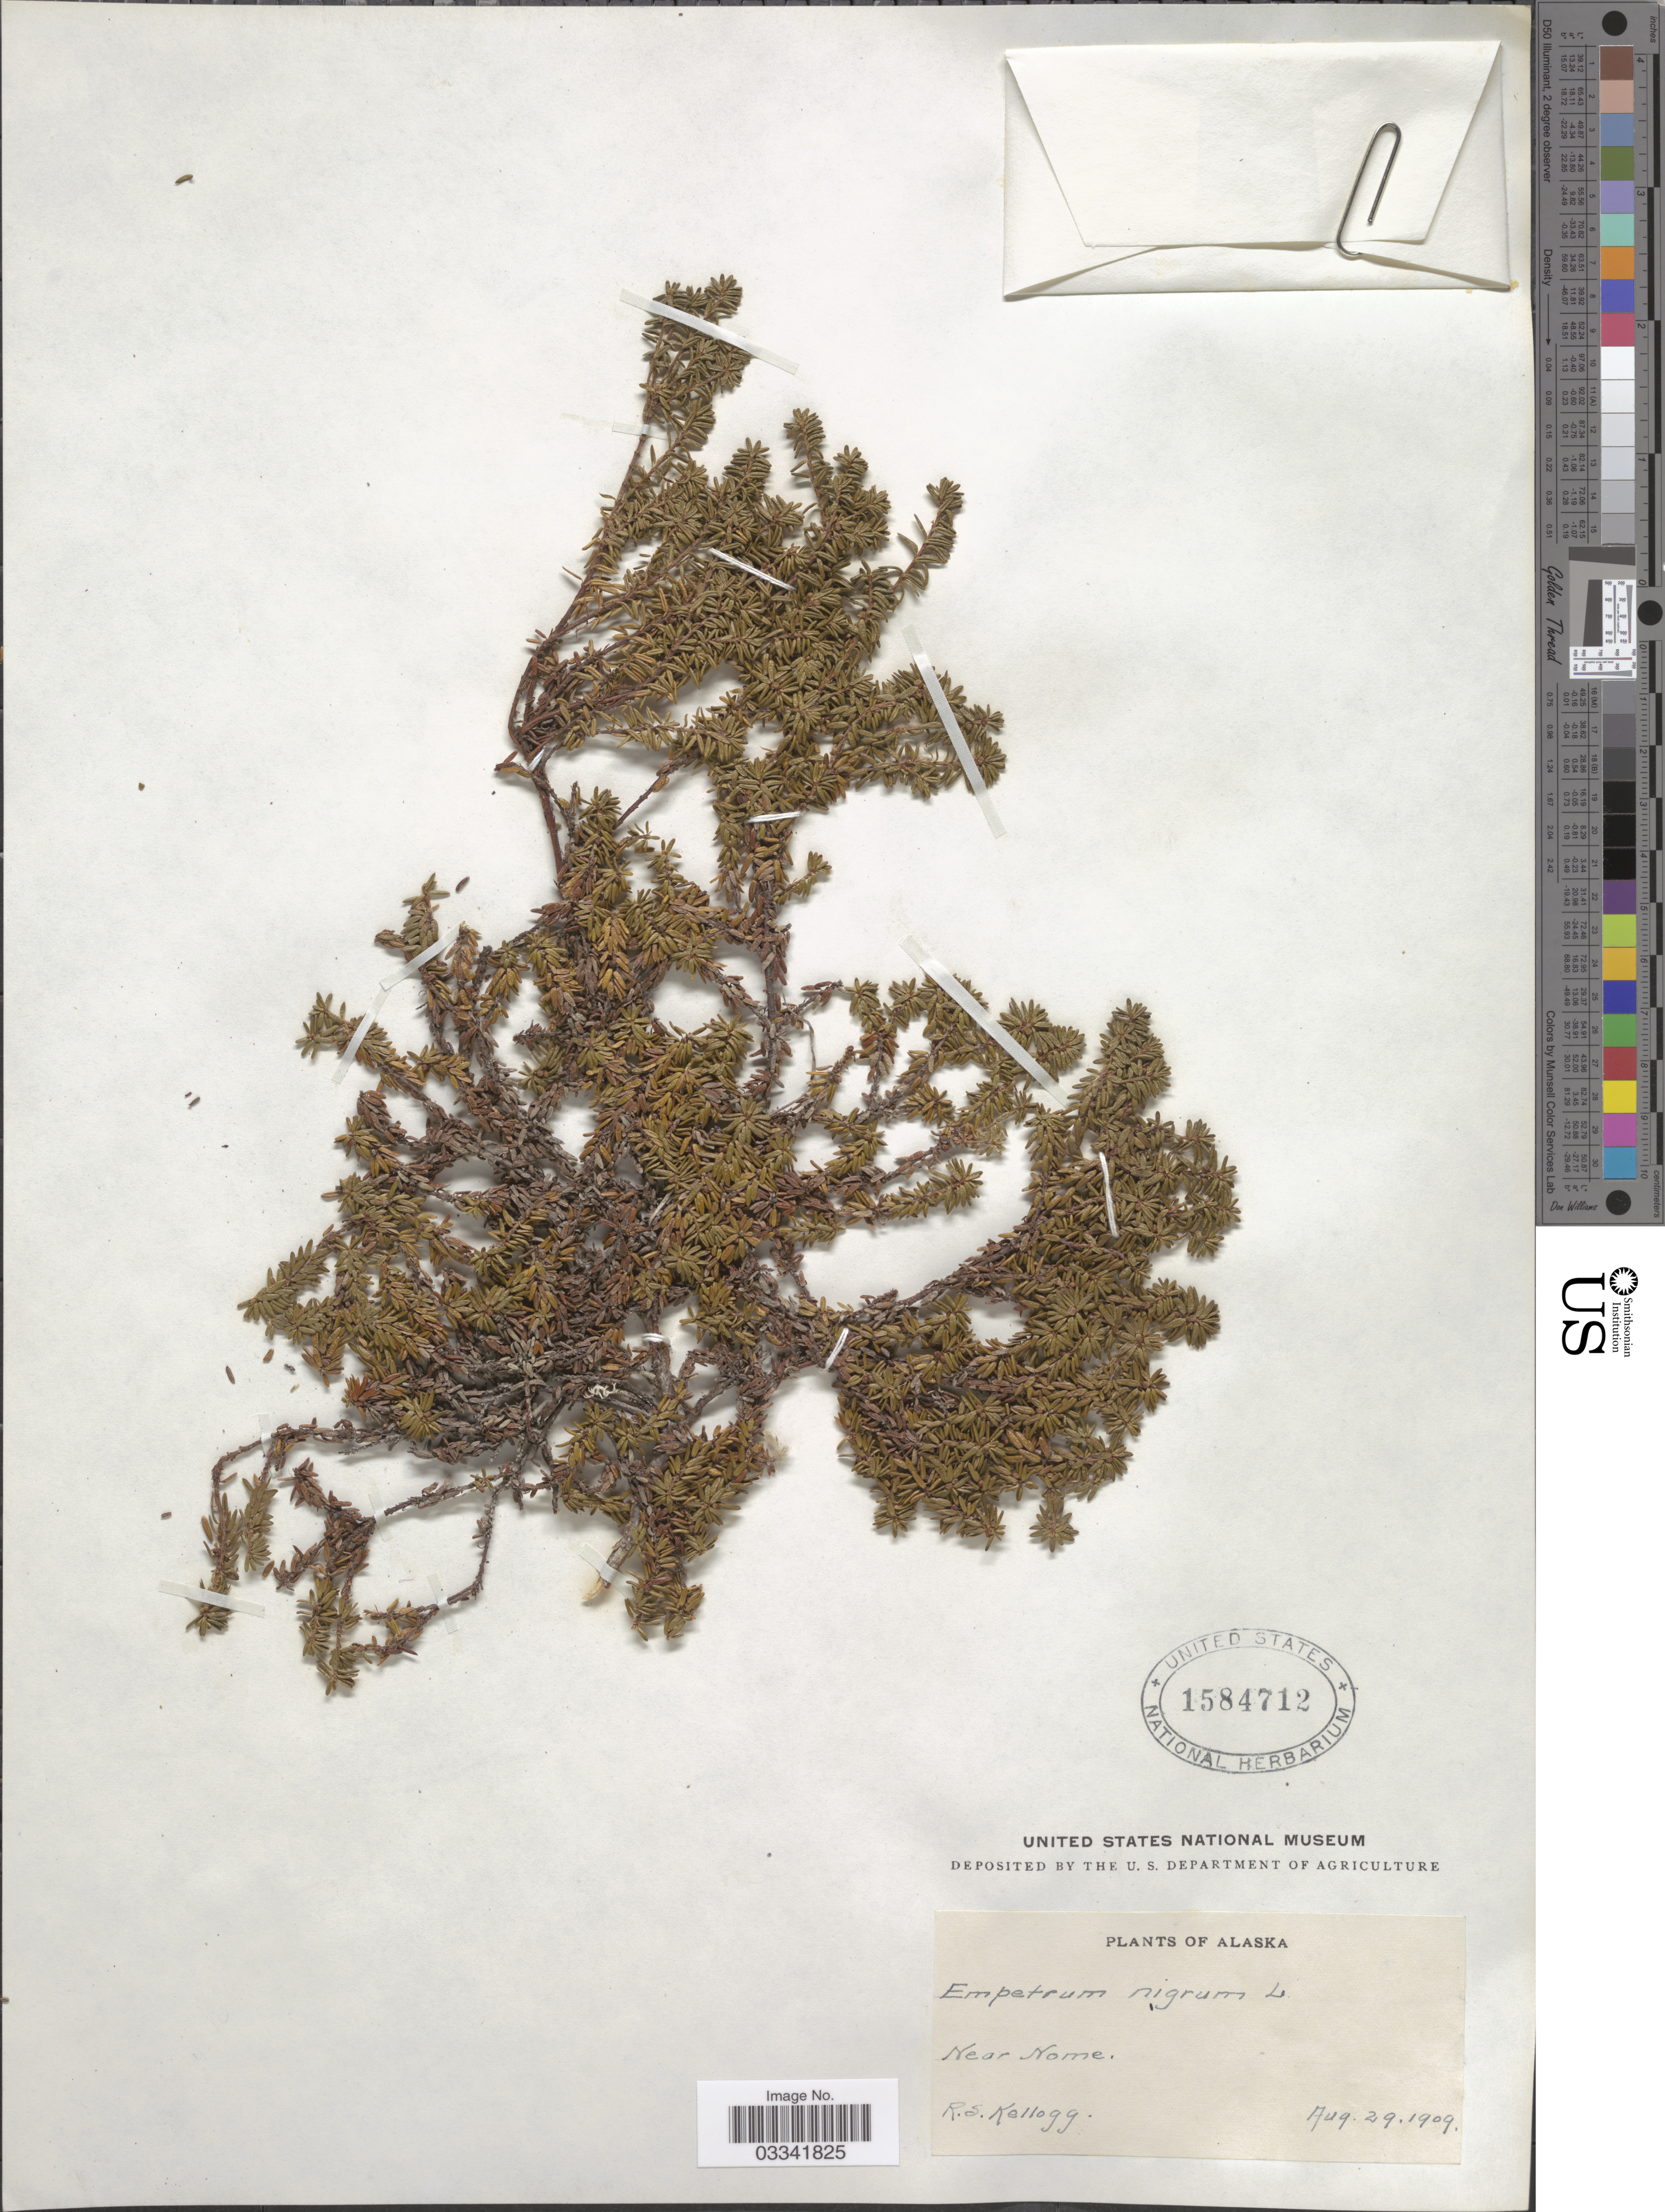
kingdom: Plantae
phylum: Tracheophyta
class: Magnoliopsida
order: Ericales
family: Ericaceae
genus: Empetrum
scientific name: Empetrum nigrum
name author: L.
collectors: R. Kellogg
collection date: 1909-08-29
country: United States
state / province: Alaska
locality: Near Nome.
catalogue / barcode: US 1584712